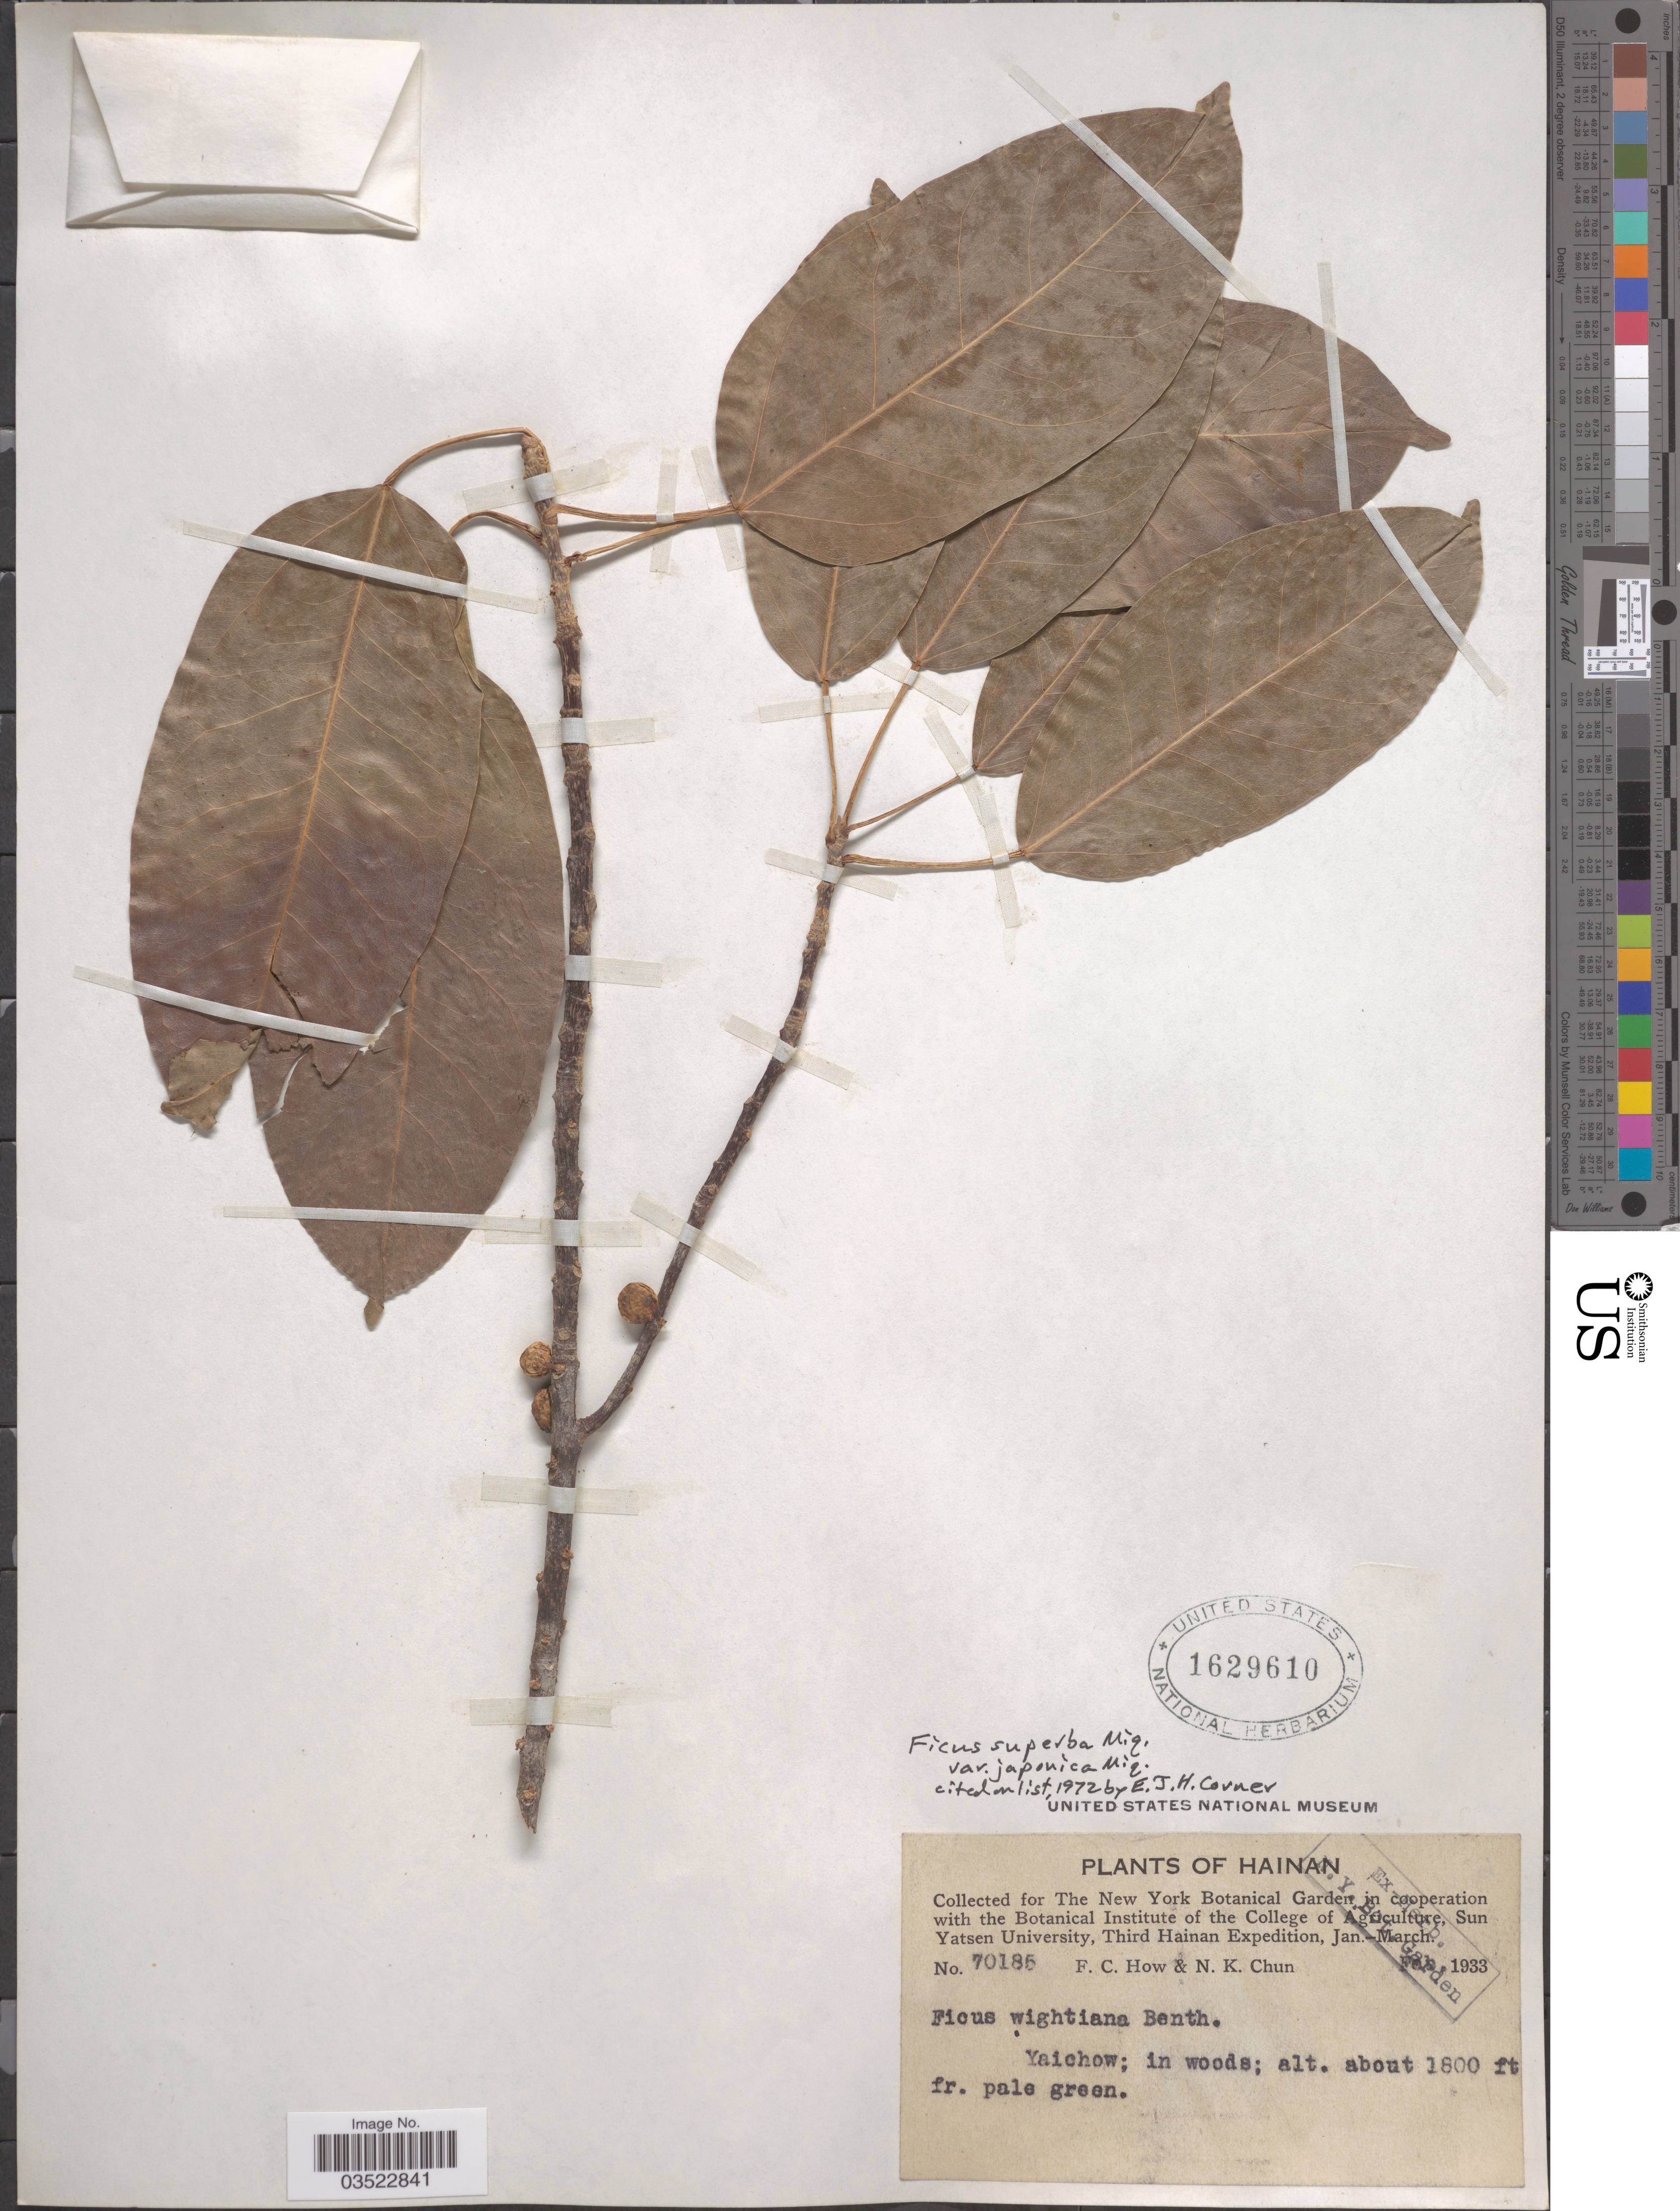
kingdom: Plantae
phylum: Tracheophyta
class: Magnoliopsida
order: Rosales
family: Moraceae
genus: Ficus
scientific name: Ficus superba var. japonica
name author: Miq.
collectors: F. C. How & N. K. Chun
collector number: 70185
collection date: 1933-02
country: China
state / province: Hainan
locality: Third Hainan Expedition. Yaichow.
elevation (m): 549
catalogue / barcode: US 1629610